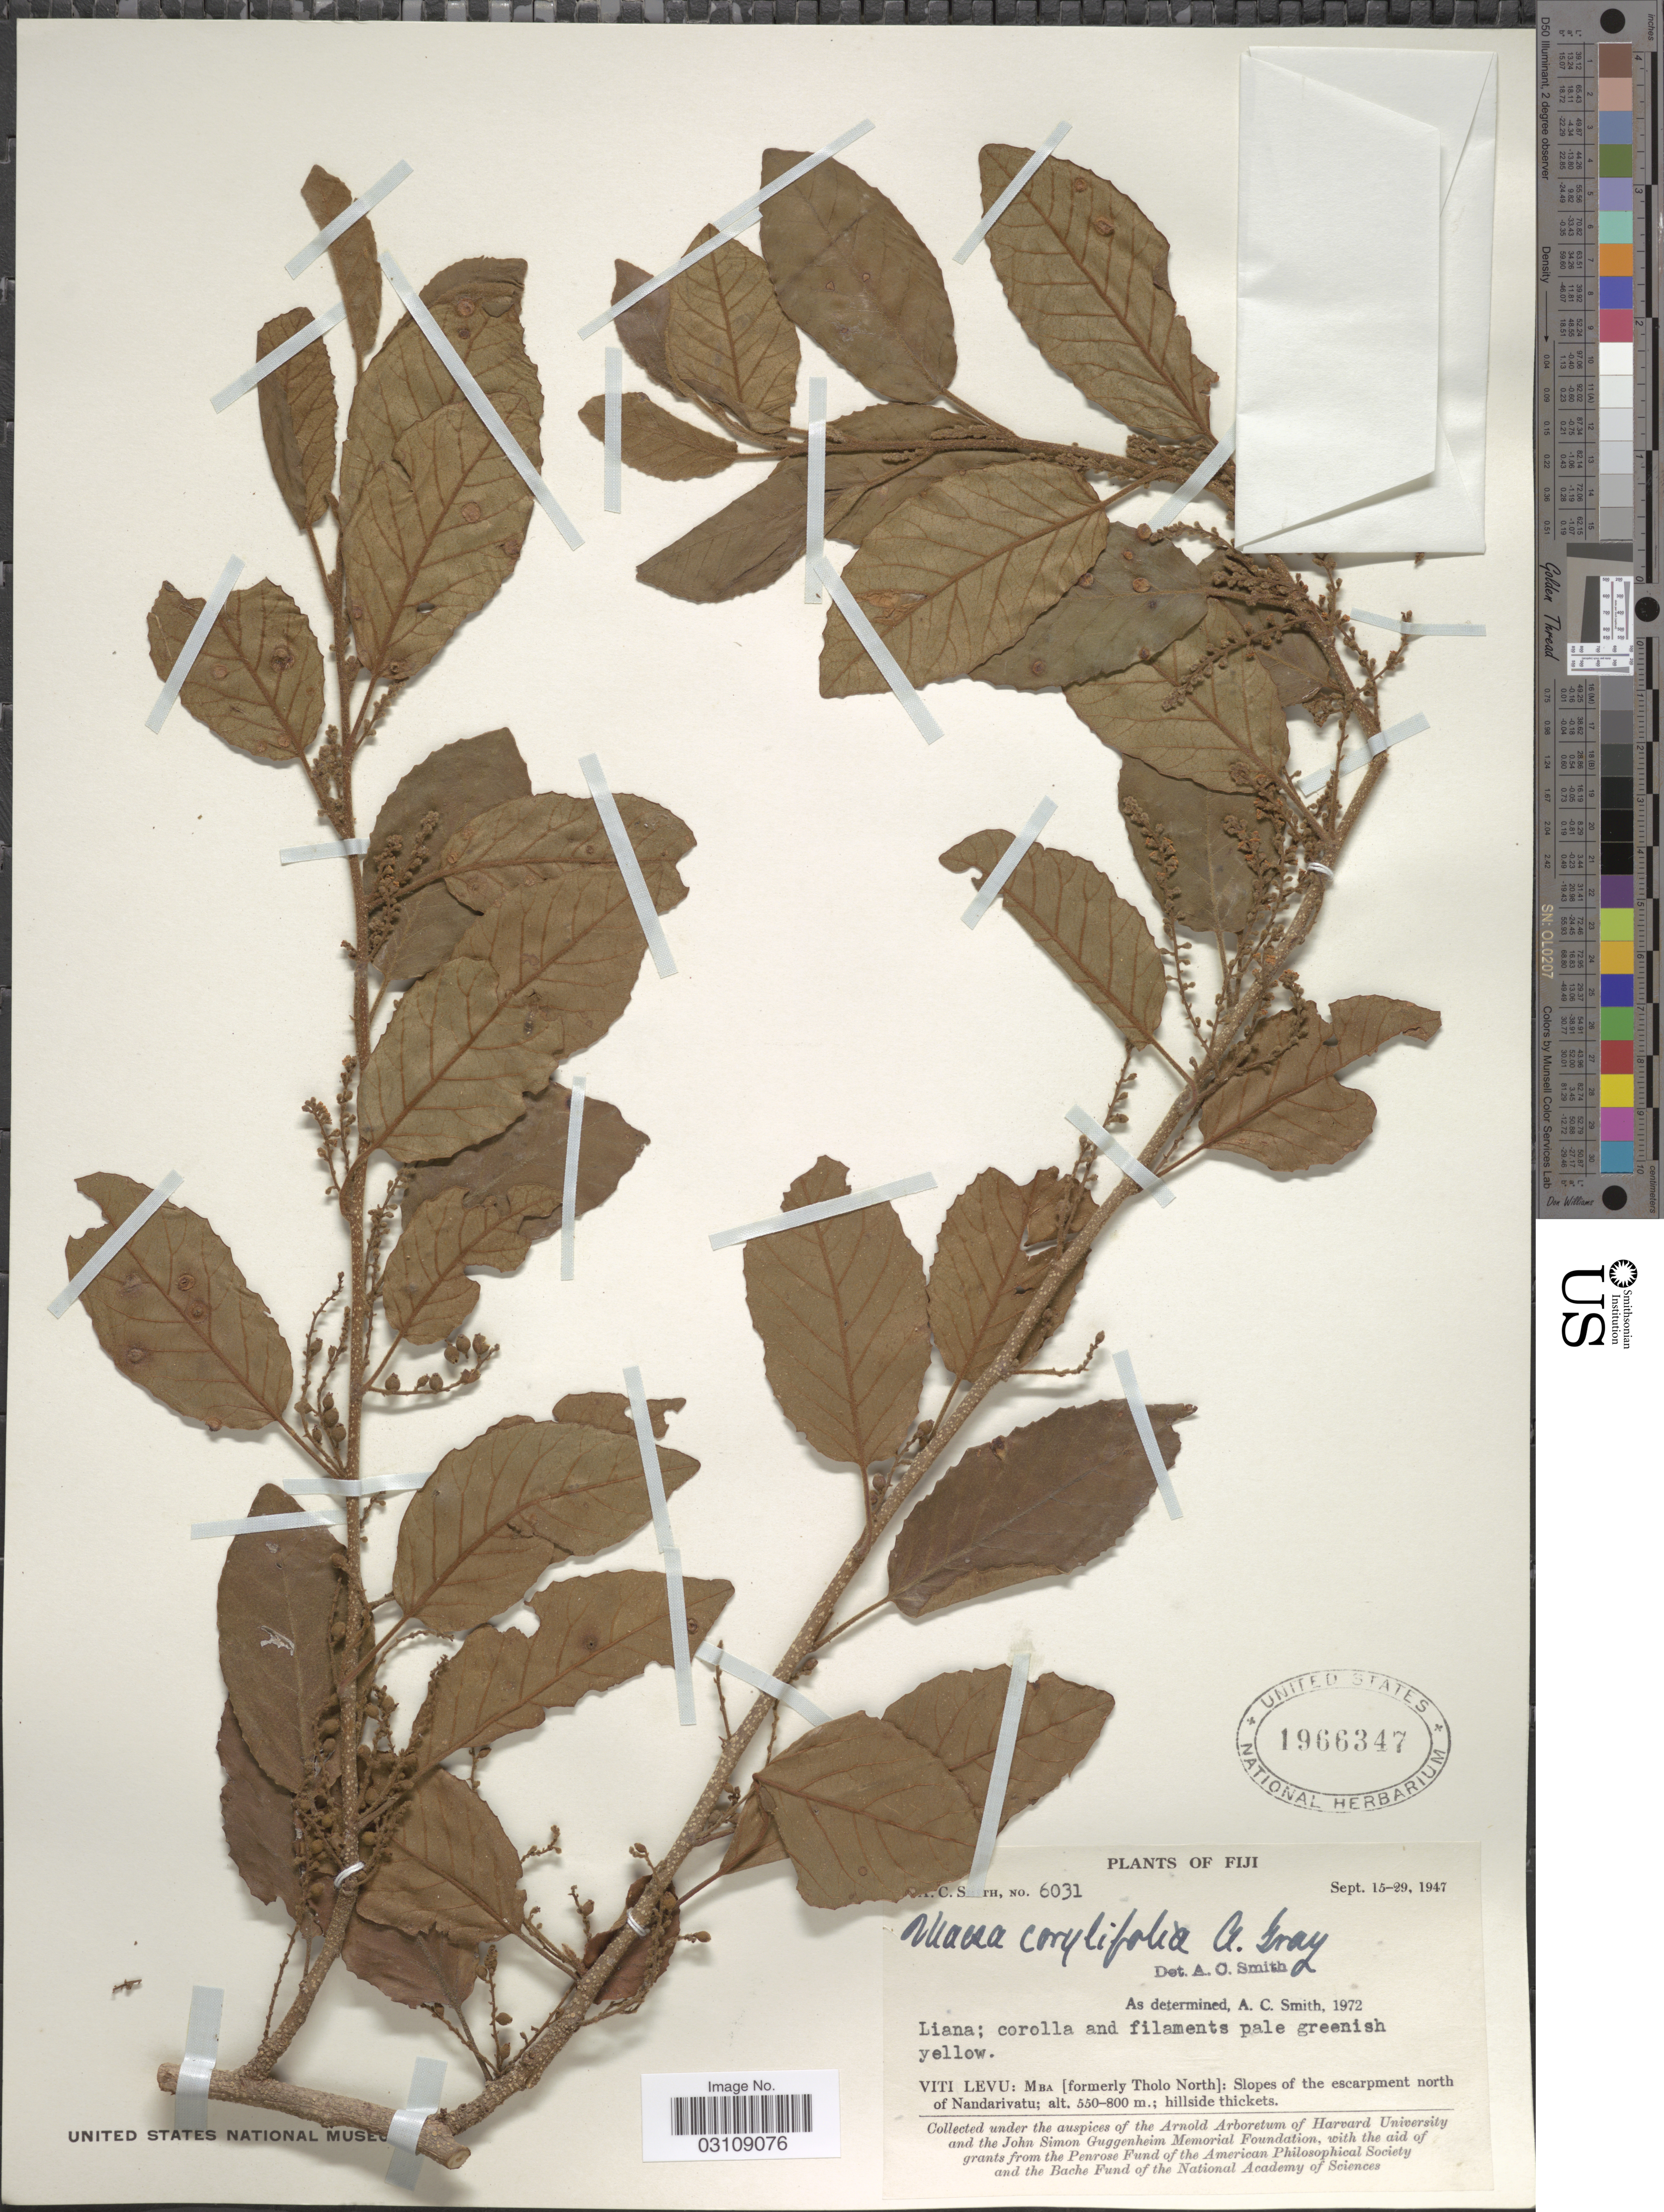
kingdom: Plantae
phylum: Tracheophyta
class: Magnoliopsida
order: Ericales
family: Primulaceae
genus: Maesa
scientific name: Maesa corylifolia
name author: A. Gray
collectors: A. C. Smith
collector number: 6031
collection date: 1947-09-15/1947-09-29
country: Fiji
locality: Viti Levu: Mba [formerly Tholo North]: Slopes of the escarpment north of Nandarivatu.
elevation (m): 550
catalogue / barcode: US 1966347